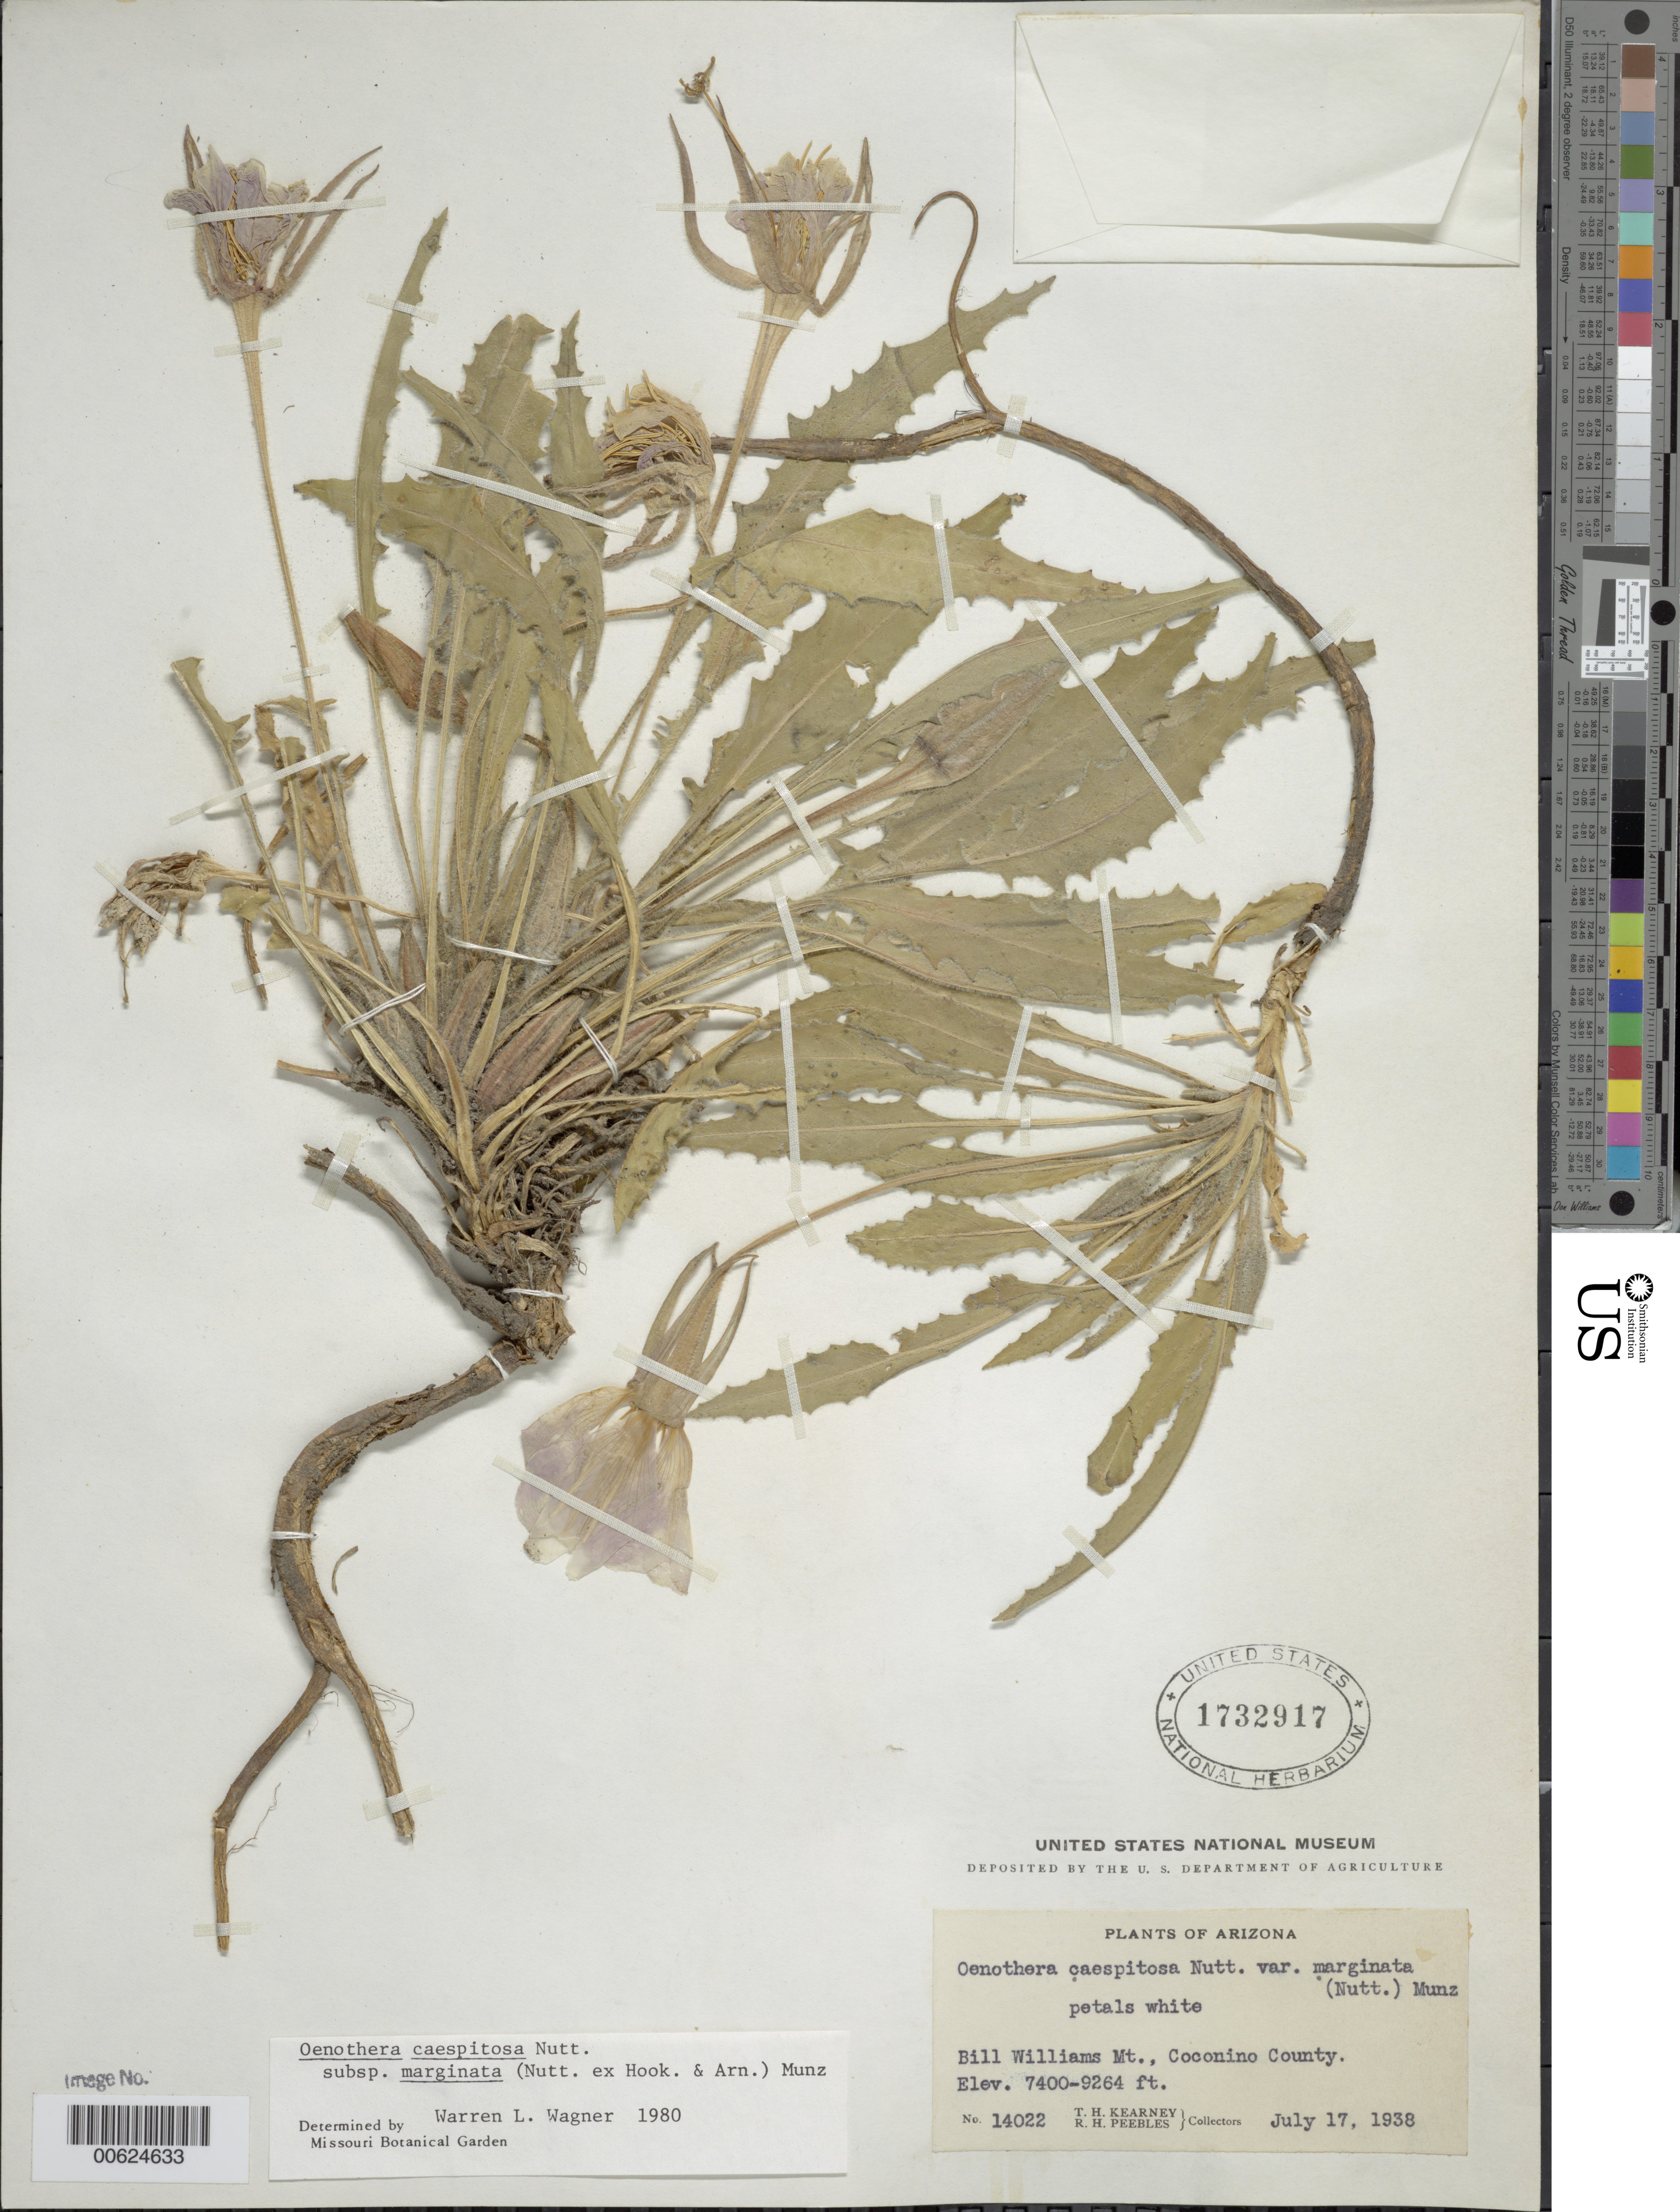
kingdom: Plantae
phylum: Tracheophyta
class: Magnoliopsida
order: Myrtales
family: Onagraceae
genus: Oenothera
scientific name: Oenothera cespitosa subsp. marginata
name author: (Nutt. ex Hook. & Arn.) Munz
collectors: T. H. Kearney & R. H. Peebles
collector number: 14022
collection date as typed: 17 Jul 1938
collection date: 1938-07-17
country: United States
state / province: Arizona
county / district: Coconino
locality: Bill Williams Mt.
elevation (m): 2256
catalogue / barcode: US 1732917